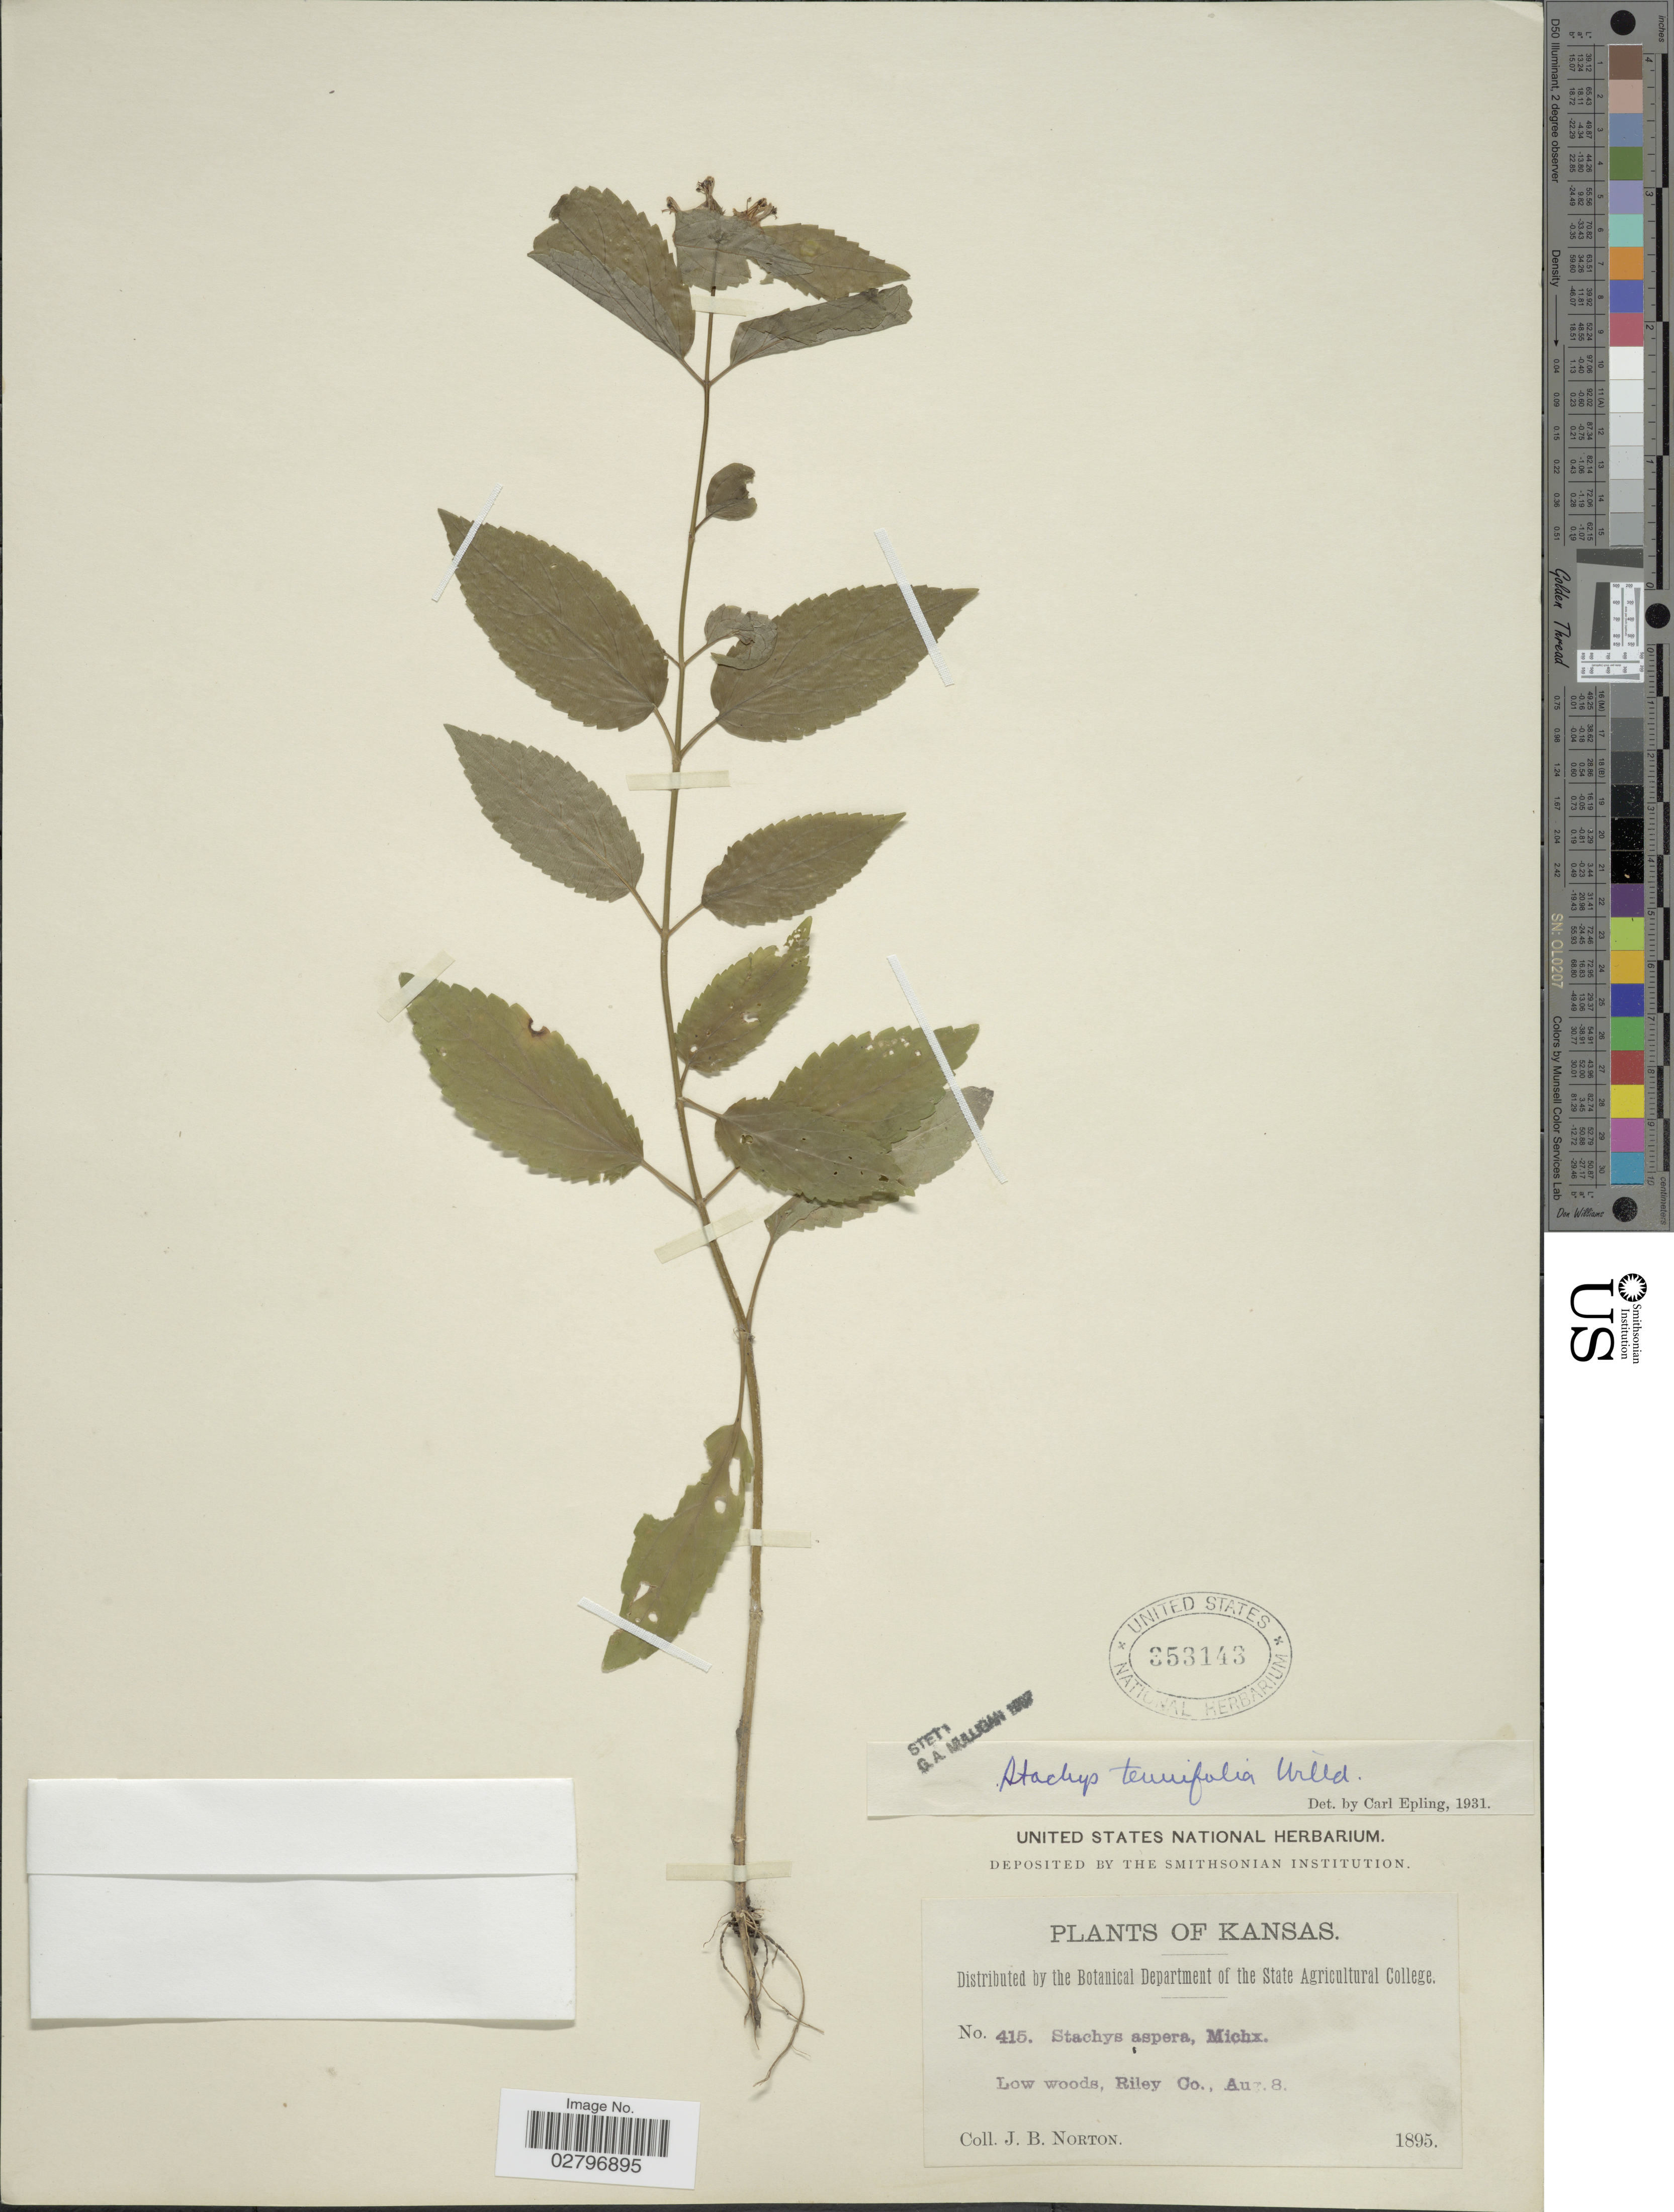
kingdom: Plantae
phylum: Tracheophyta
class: Magnoliopsida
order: Lamiales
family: Lamiaceae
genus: Stachys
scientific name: Stachys tenuifolia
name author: Willd.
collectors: J. B. Norton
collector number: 415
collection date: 1895-08-08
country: United States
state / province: Kansas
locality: Low woods, Riley Co.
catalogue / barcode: US 353143